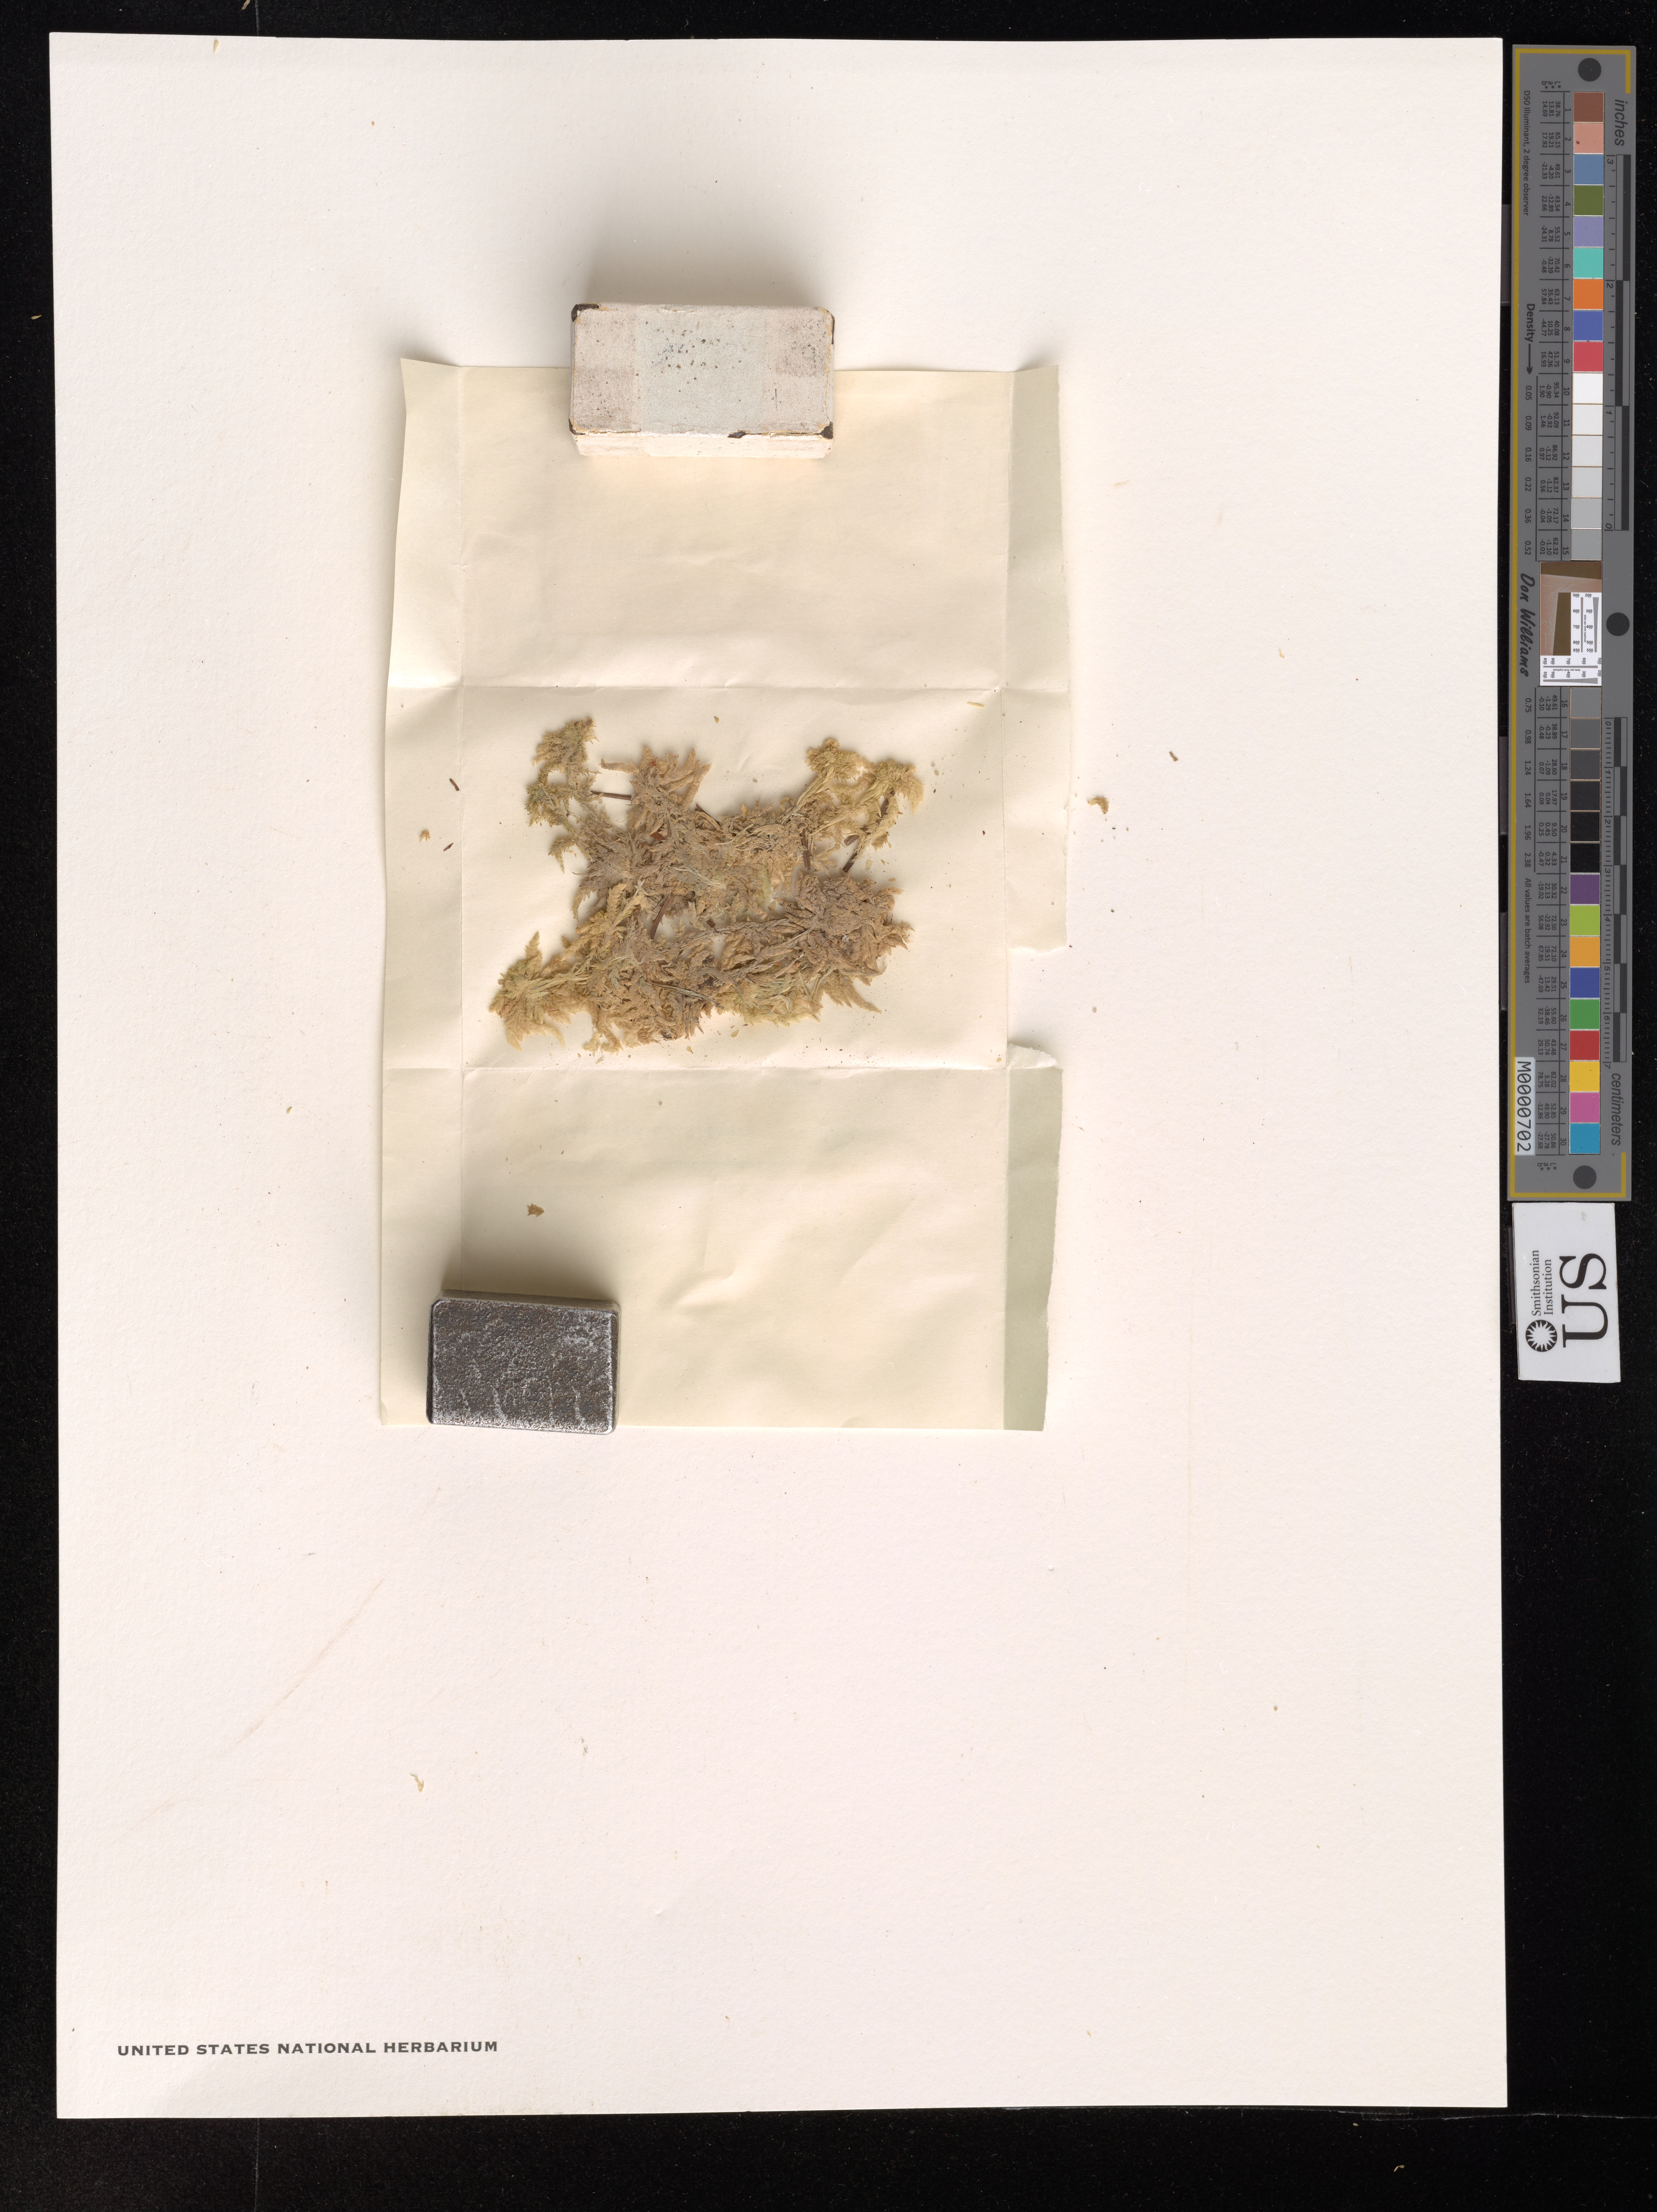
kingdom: Plantae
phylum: Bryophyta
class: Sphagnopsida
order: Sphagnales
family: Sphagnaceae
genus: Sphagnum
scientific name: Sphagnum palustre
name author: L.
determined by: Anderson, L.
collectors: C. F. Reed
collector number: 49935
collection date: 1961-04-29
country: United States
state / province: Delaware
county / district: Sussex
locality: Swampy woods from Galestown to Woodland Ferry, Sussex Co.